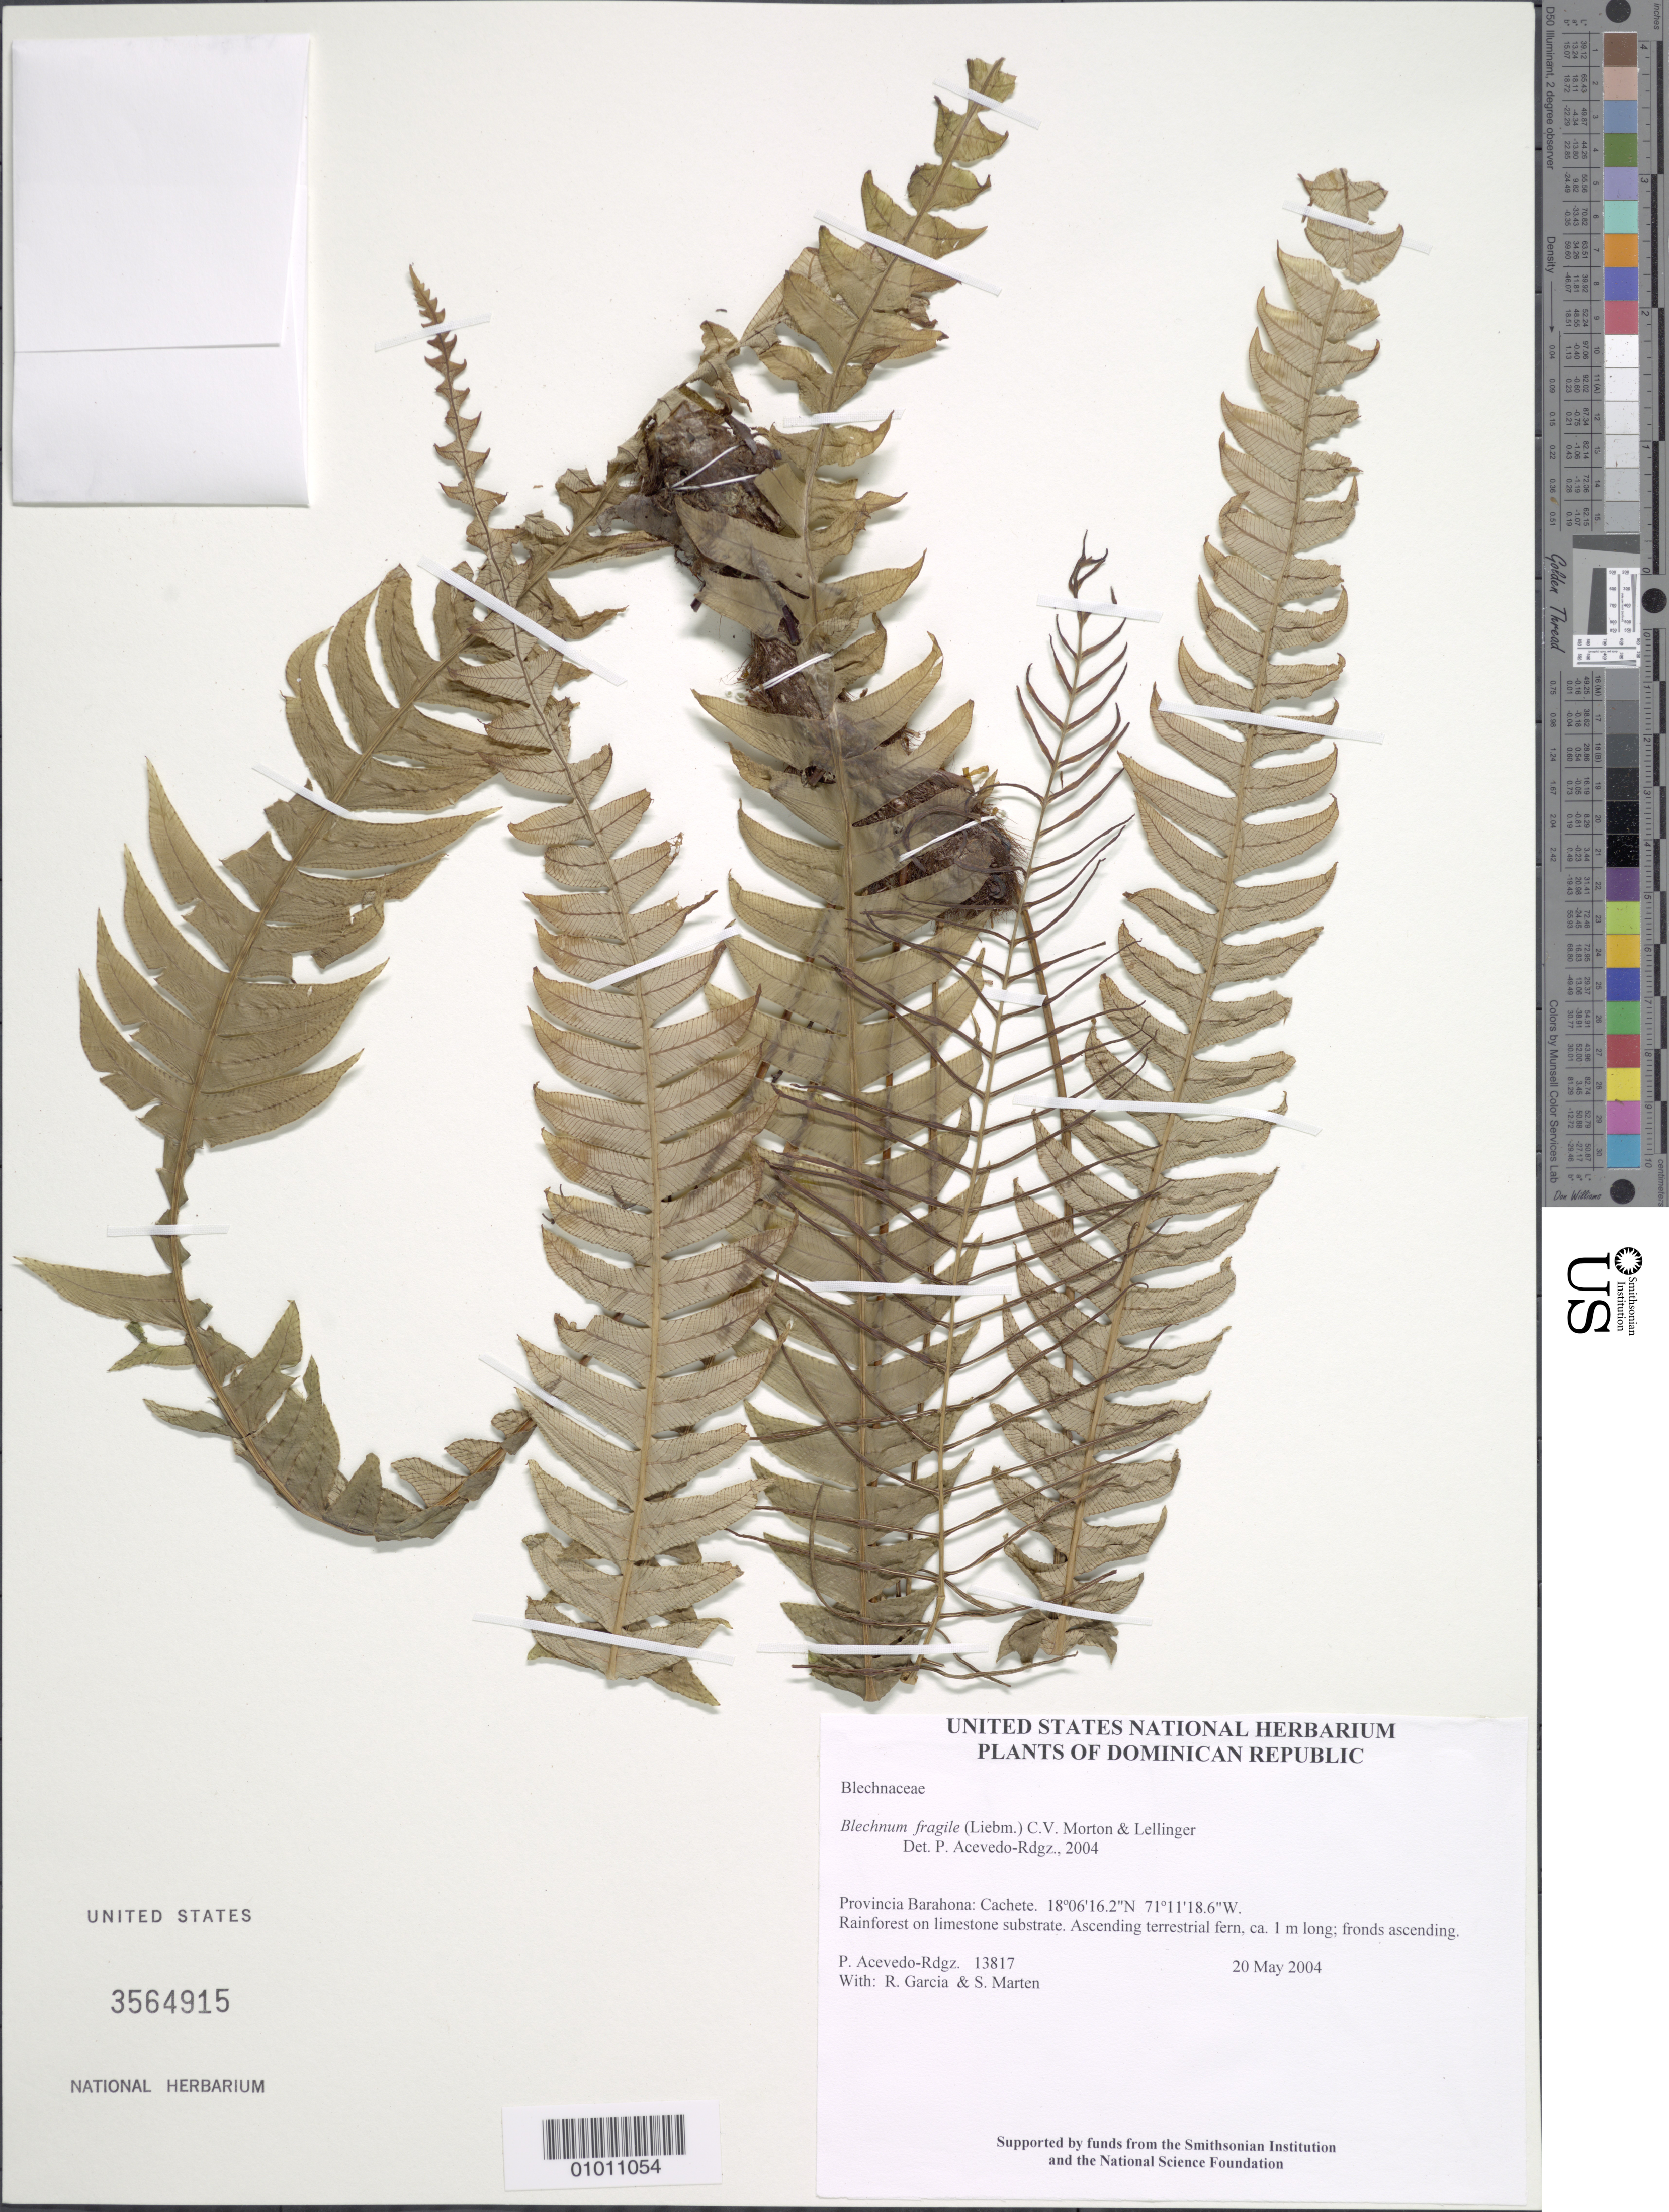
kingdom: Plantae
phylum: Tracheophyta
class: Polypodiopsida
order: Polypodiales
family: Blechnaceae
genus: Blechnum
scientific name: Blechnum fragile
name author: (Liebm.) C.V. Morton & Lellinger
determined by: Acevedo-Rodríguez, P., (BOT), Smithsonian Institution - National Museum of Natural History (UNITED STATES)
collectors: P. Acevedo-Rodr., R. G. García & S. Marten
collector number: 13817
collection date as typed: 20 May 2004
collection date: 2004-05-20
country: Dominican Republic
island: Hispaniola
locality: Provincia Barahona: Cachete.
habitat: Rainforest on limestone substrate.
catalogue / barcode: US 3564915